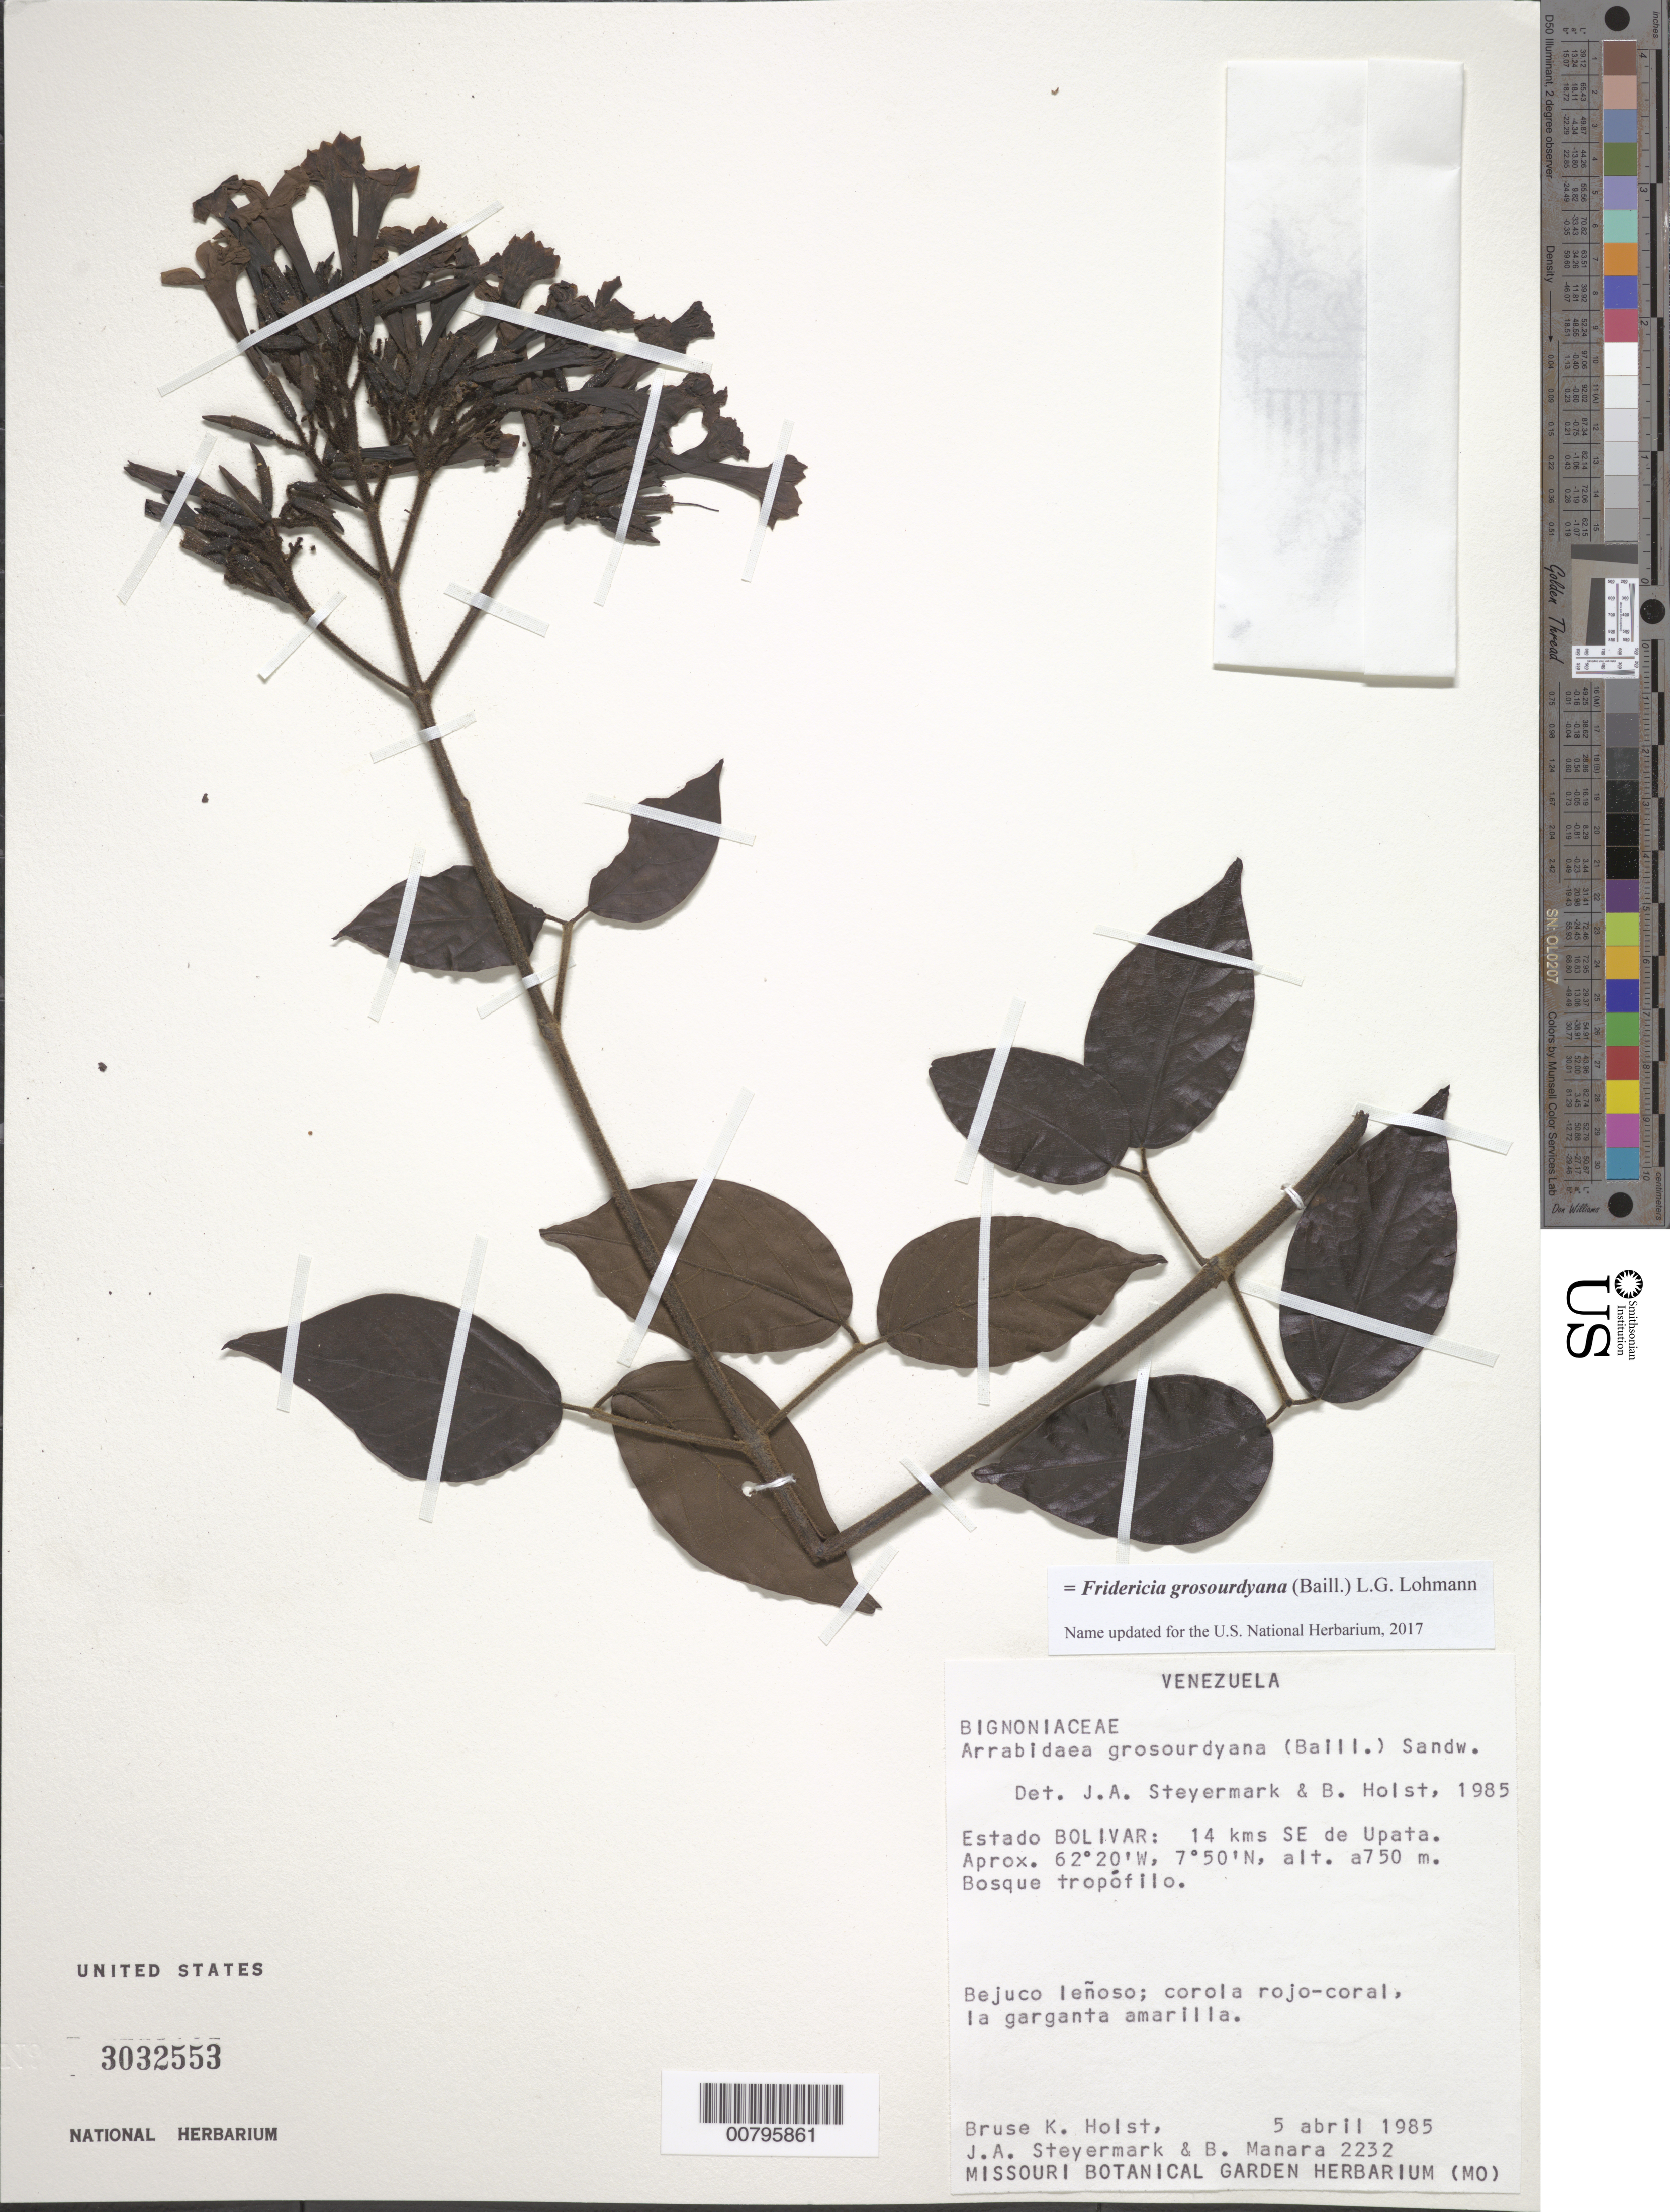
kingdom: Plantae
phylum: Tracheophyta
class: Magnoliopsida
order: Lamiales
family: Bignoniaceae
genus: Fridericia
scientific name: Fridericia grosourdyana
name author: (Baill.) L.G. Lohmann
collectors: B. Holst, J. Steyermark & B. Manara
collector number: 2232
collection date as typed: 5-Apr-85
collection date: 1985-04-05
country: Venezuela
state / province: Bolívar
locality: Upata, 14 kms SE of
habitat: Tropical forest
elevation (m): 750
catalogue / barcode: US 3032553